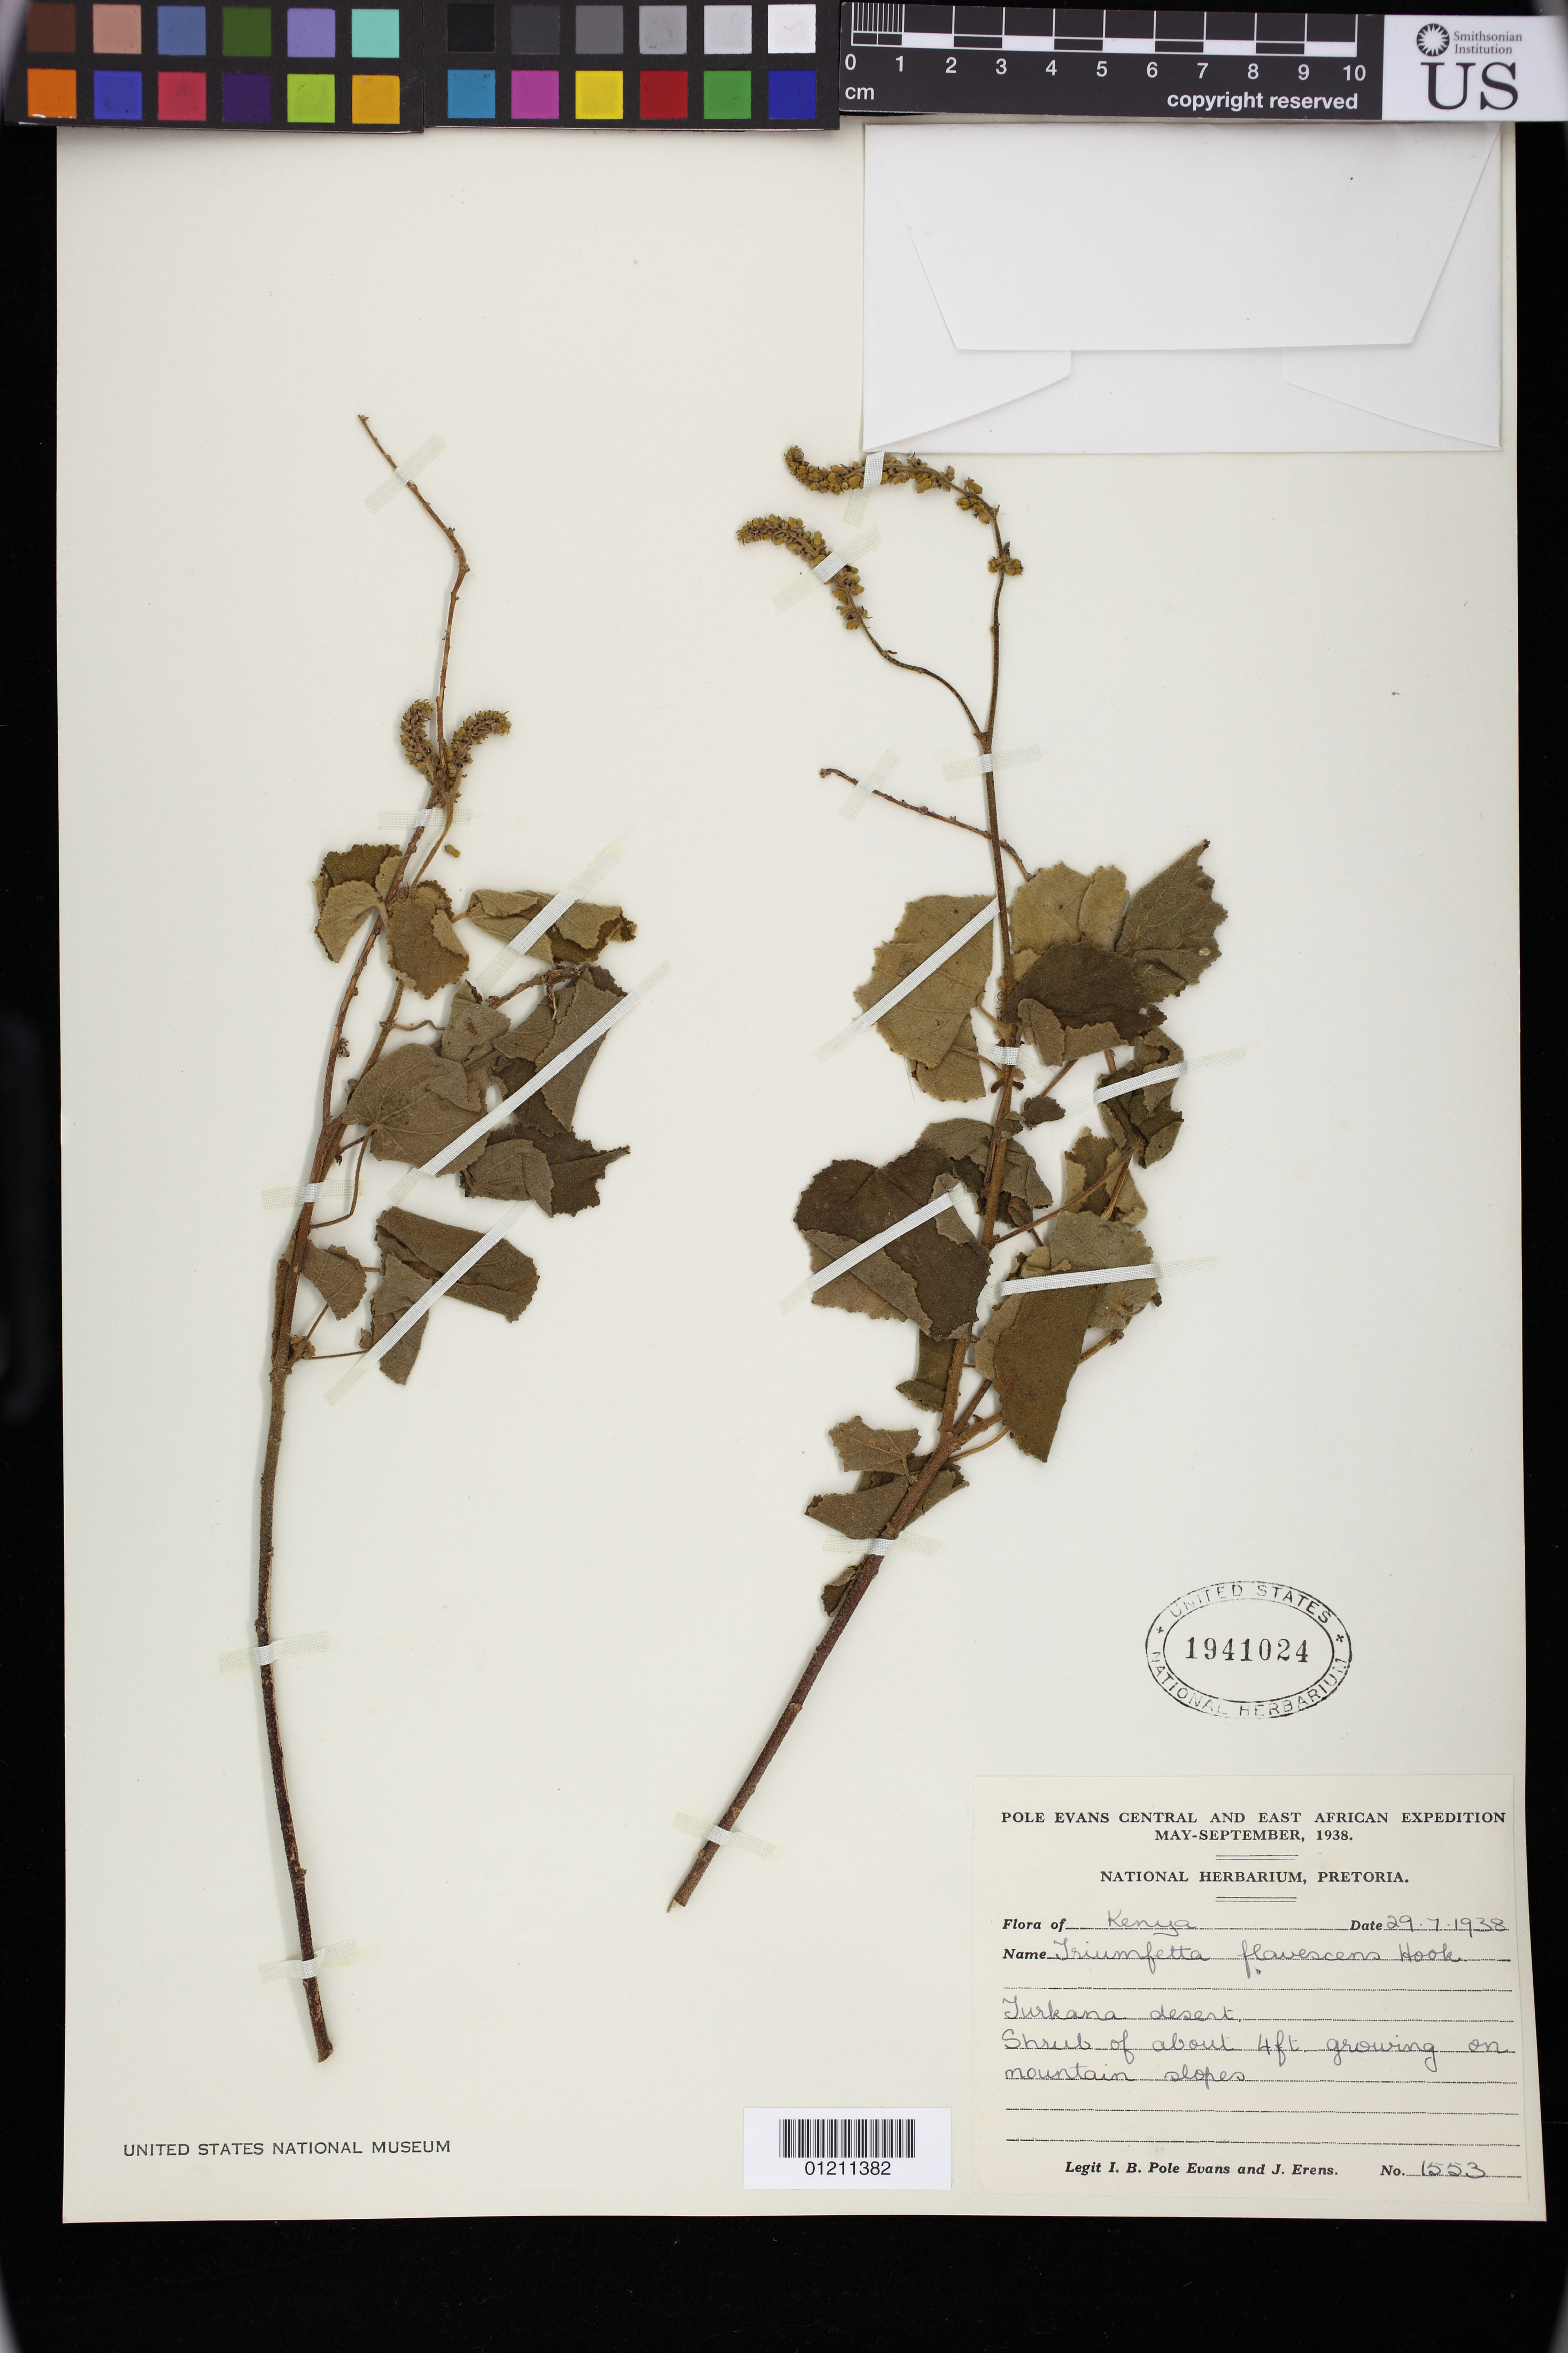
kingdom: Plantae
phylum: Tracheophyta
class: Magnoliopsida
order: Malvales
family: Malvaceae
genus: Triumfetta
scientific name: Triumfetta flavescens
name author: Hochst. ex A. Rich.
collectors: I. B. Pole-Evans & J. Erens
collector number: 1553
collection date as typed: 29 Jul 1938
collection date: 1938-07-29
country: Kenya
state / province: Turkana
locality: Turkana desert. Shrub of about 4 ft. growing on mountain slopes.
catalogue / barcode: US 1941024